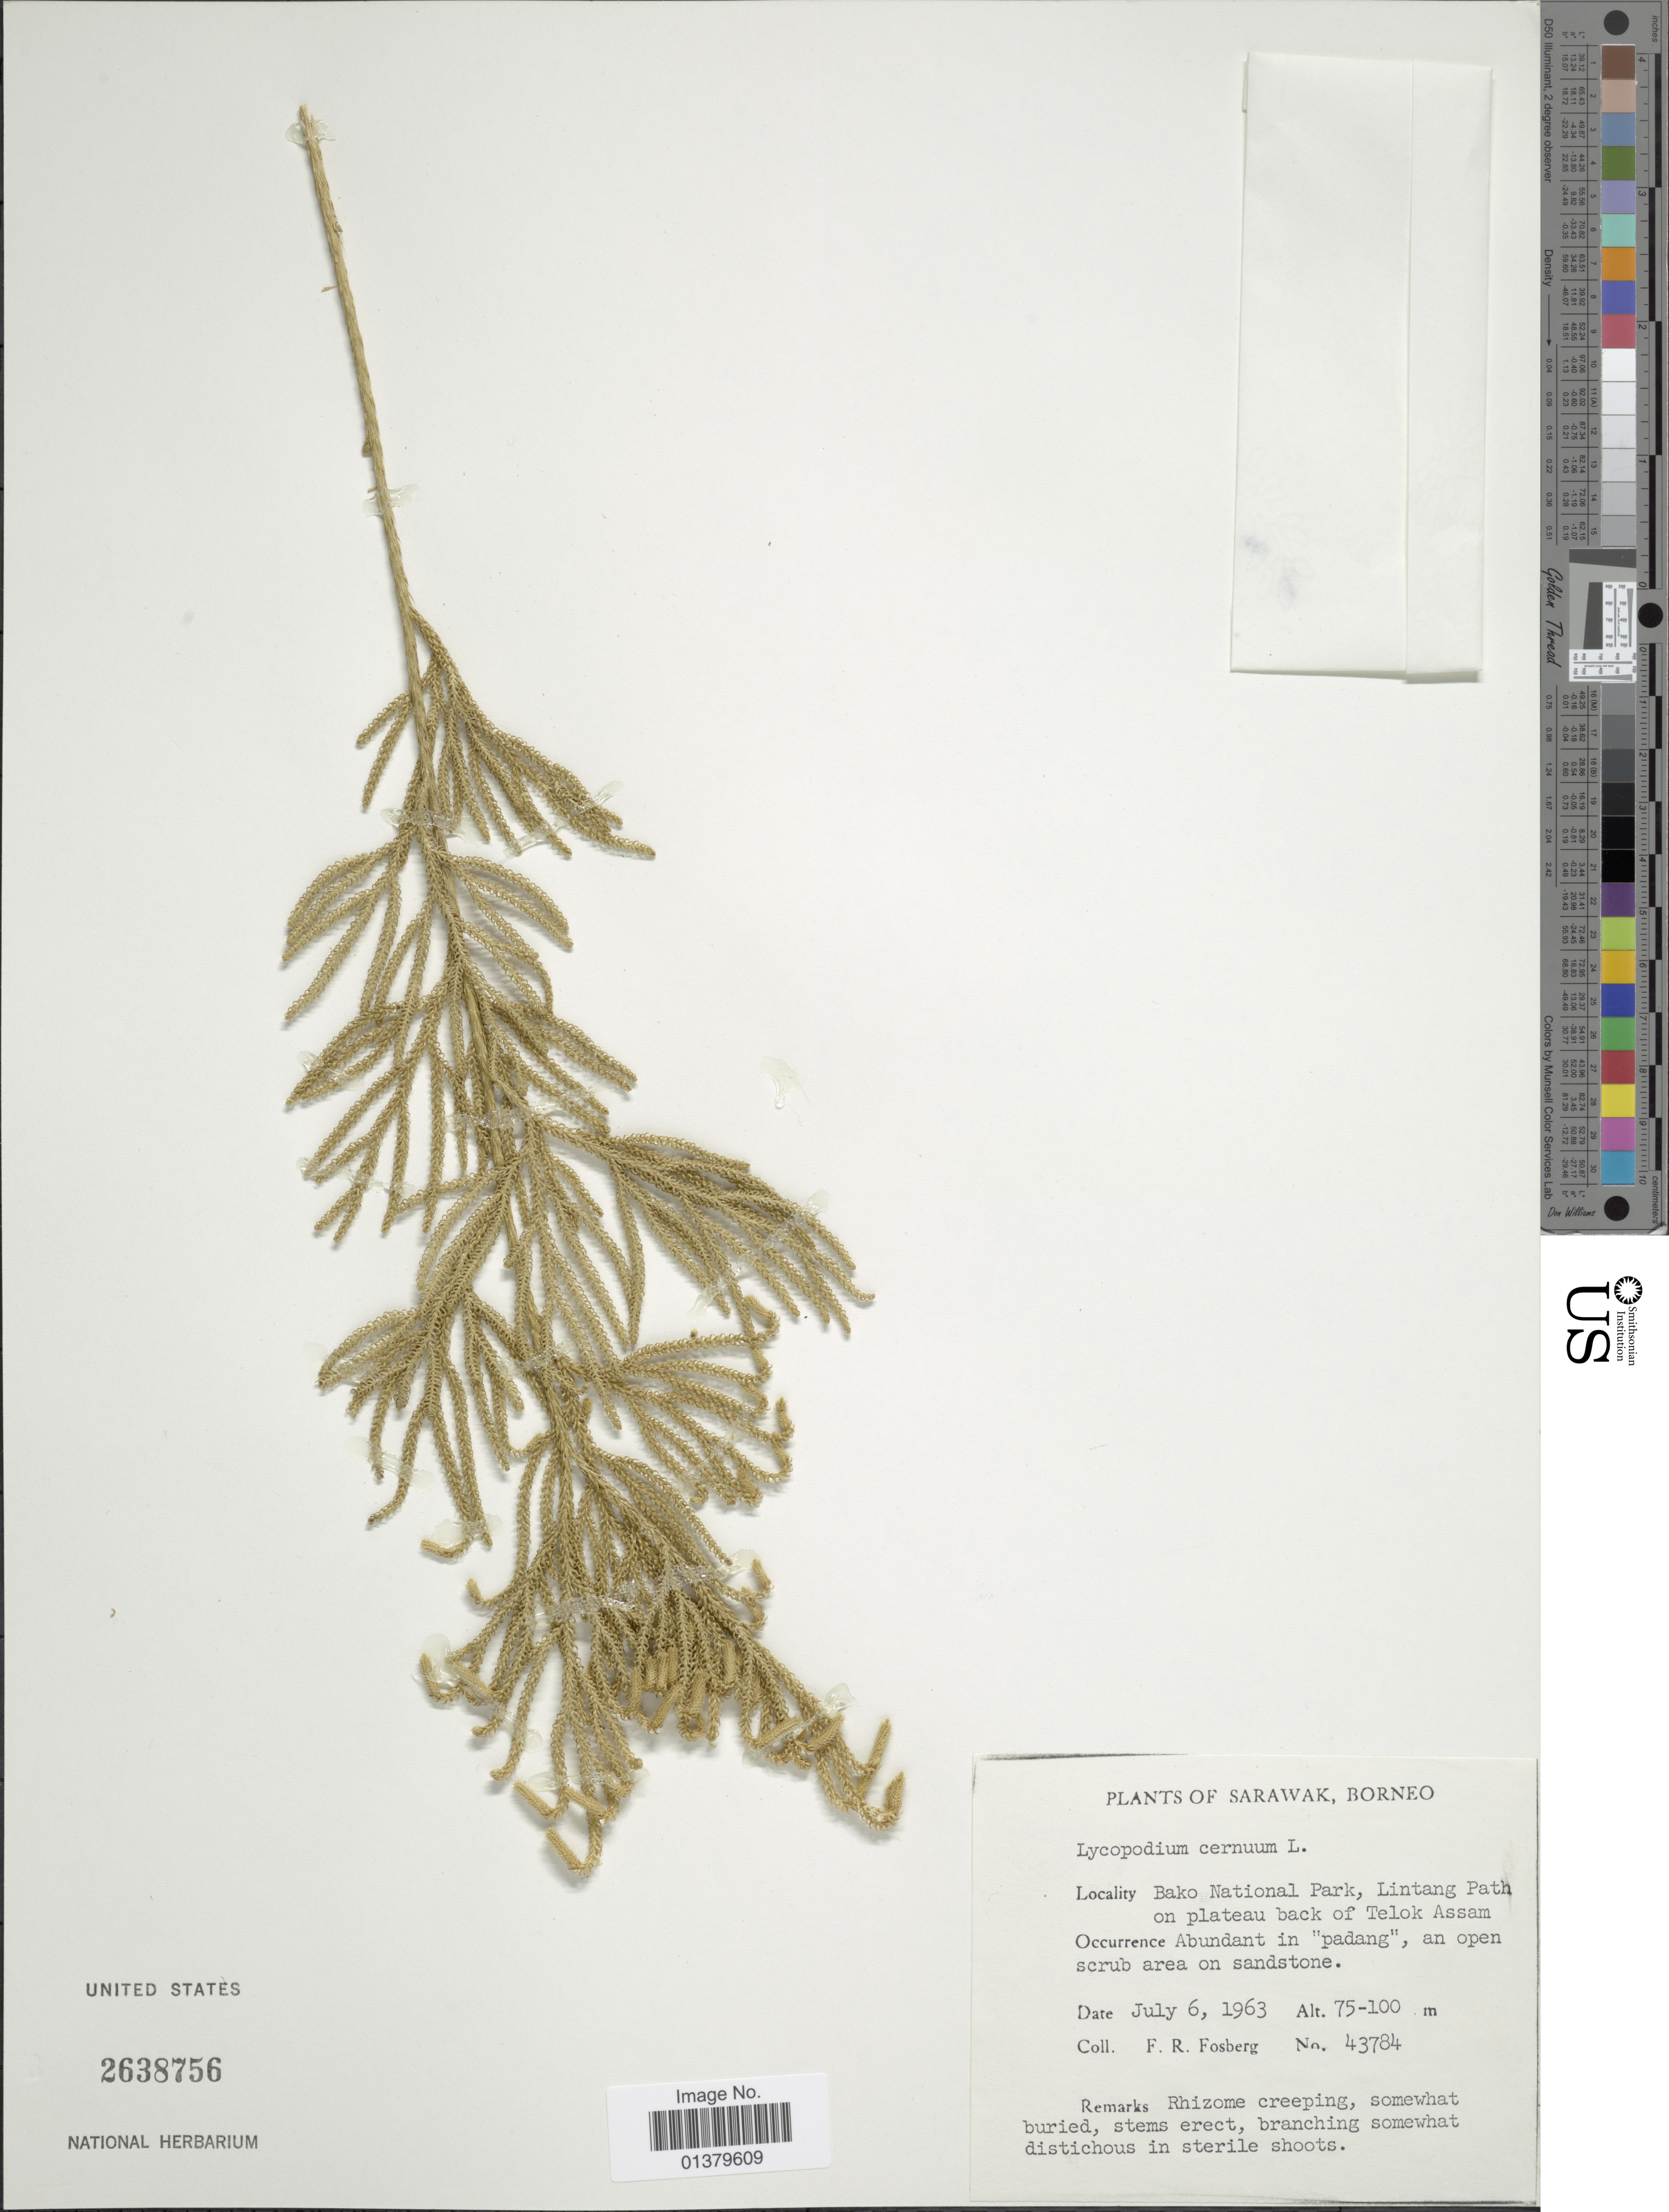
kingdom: Plantae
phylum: Tracheophyta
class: Lycopodiopsida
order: Lycopodiales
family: Lycopodiaceae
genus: Palhinhaea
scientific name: Palhinhaea cernua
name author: (L.) Vasc. & Franco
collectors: F. R. Fosberg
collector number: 43784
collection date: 1963-07-06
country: Malaysia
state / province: Sarawak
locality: Borneo, Bako National Park, Lintang Path on Plateau back of Telok Assam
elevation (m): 75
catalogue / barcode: US 2638756